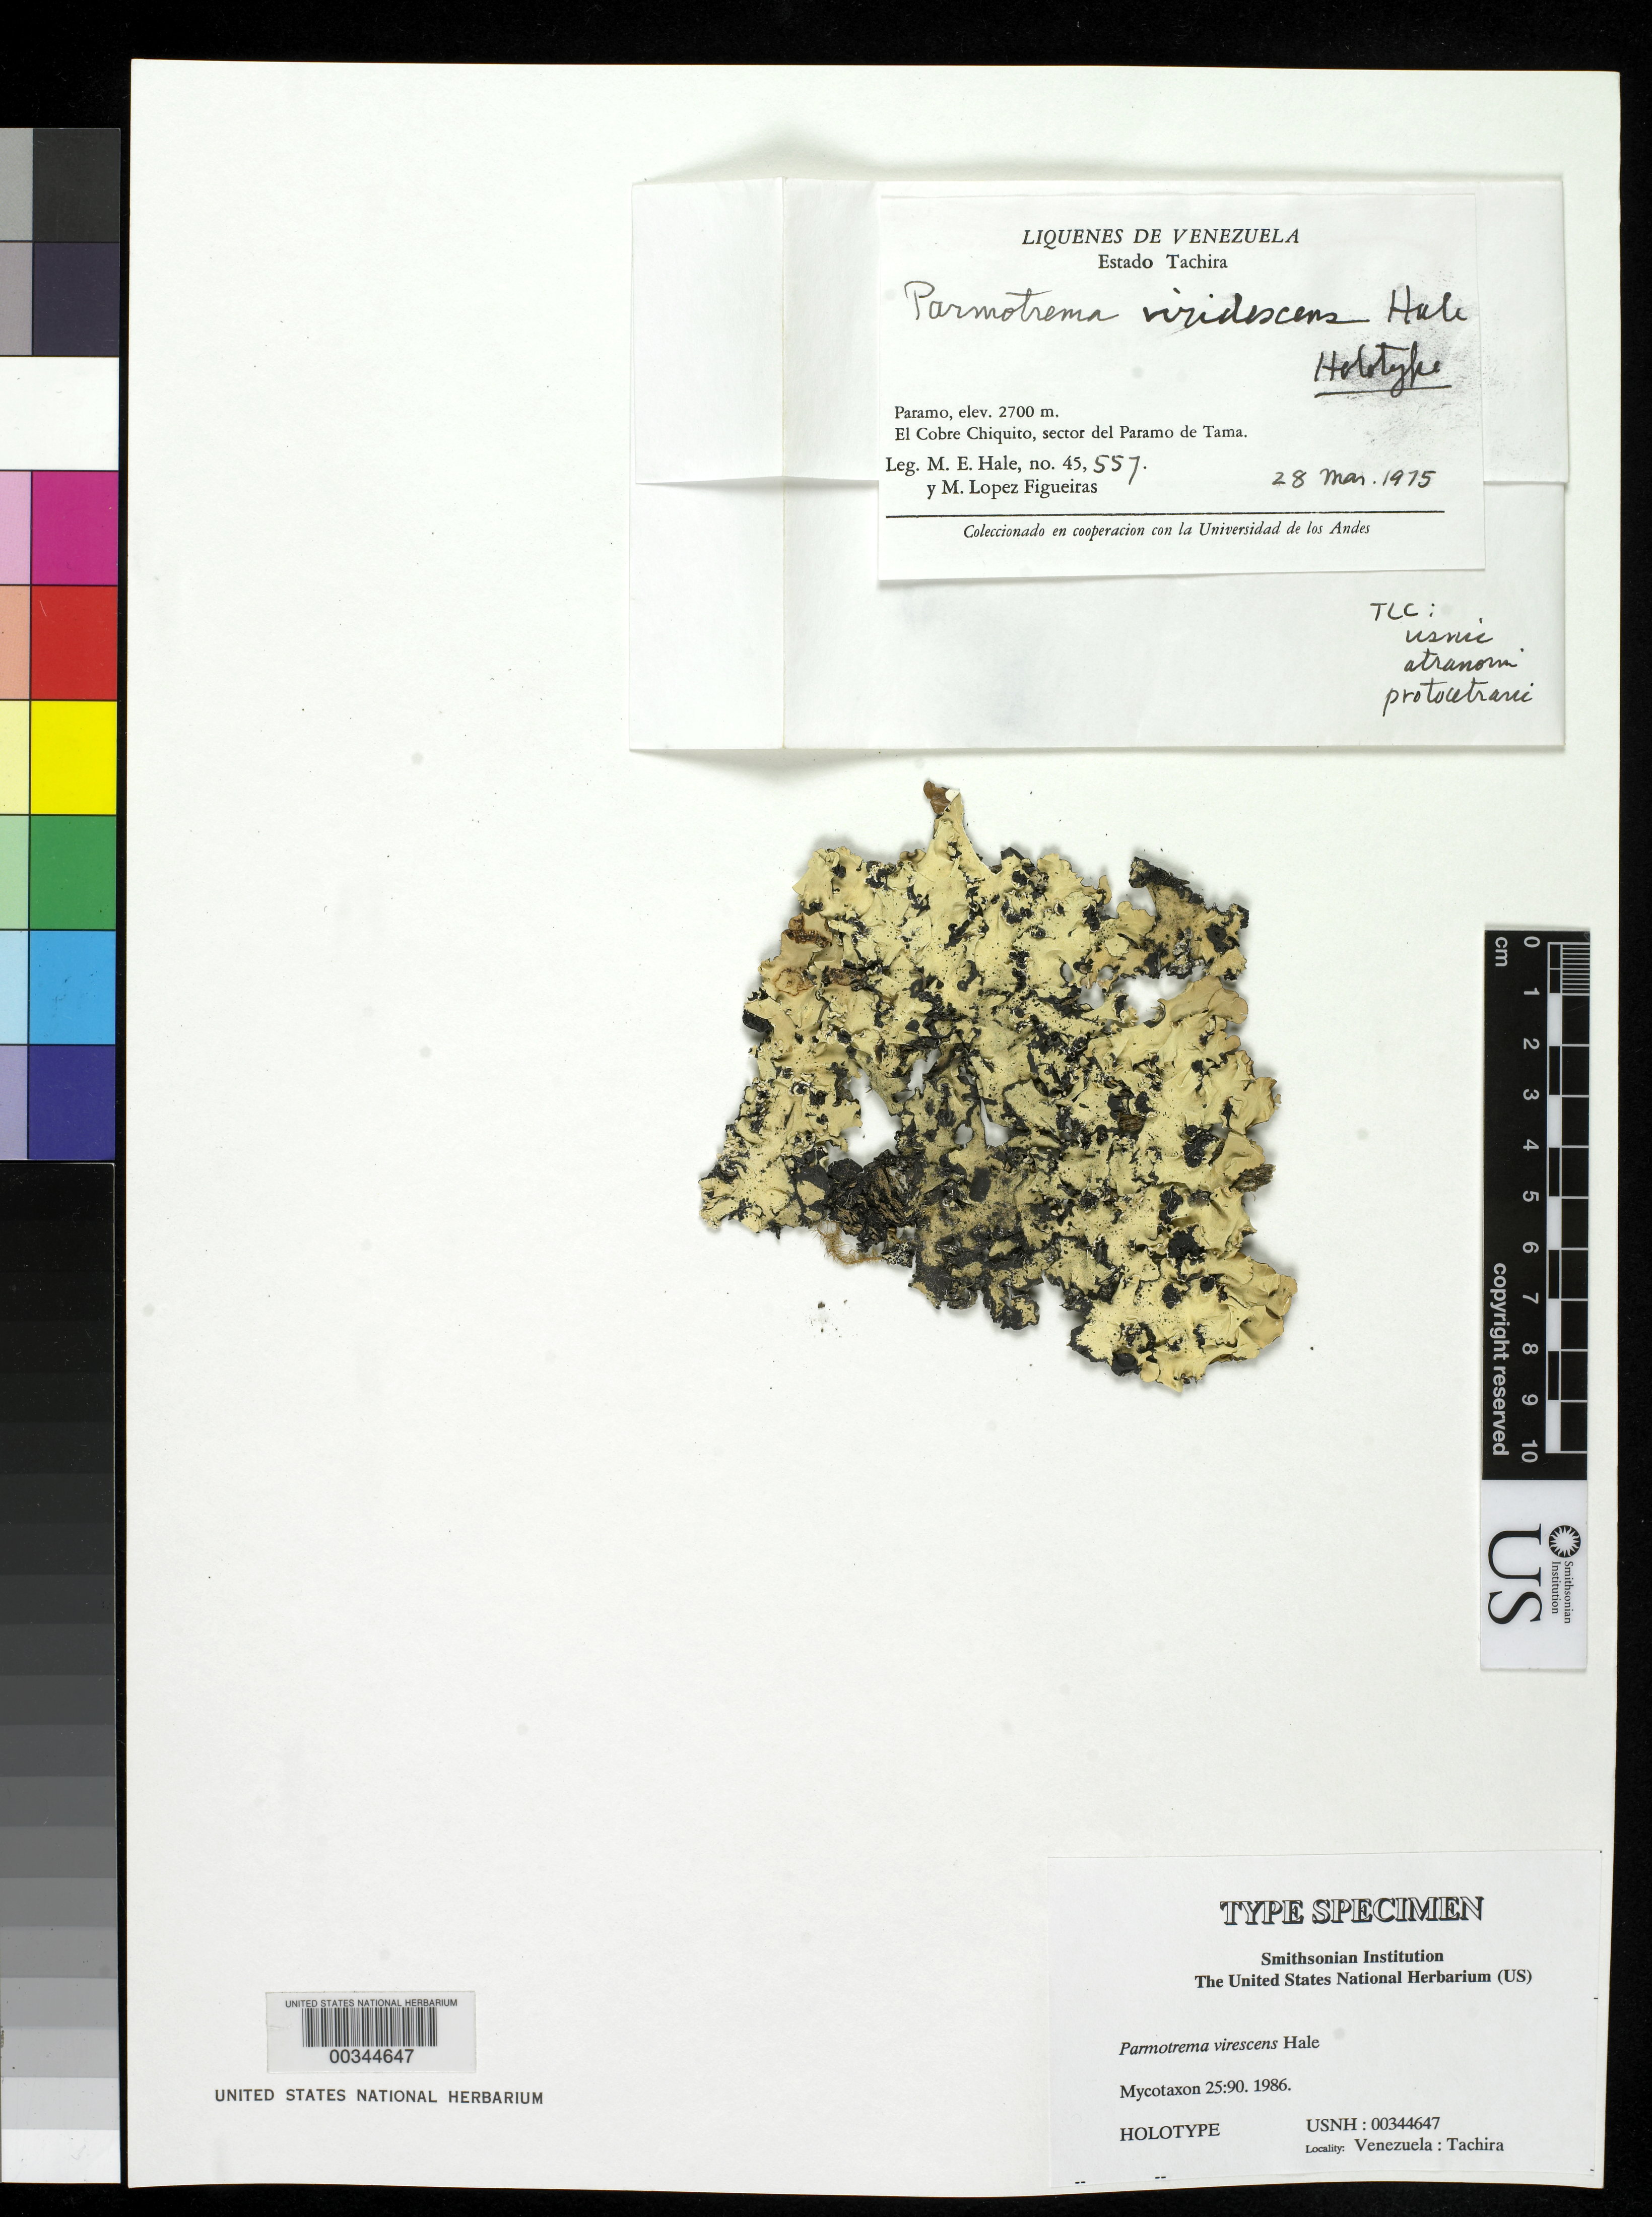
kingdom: Fungi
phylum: Ascomycota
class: Lecanoromycetes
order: Lecanorales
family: Parmeliaceae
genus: Parmotrema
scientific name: Parmotrema virescens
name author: Hale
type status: Holotype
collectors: M. Hale & M. López Figueiras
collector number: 45557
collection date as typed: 28 Mar 1975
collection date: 1975-03-28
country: Venezuela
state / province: Tachira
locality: Paramo, El Cobre Chiquito, sector del Paramo de Tama.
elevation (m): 2700